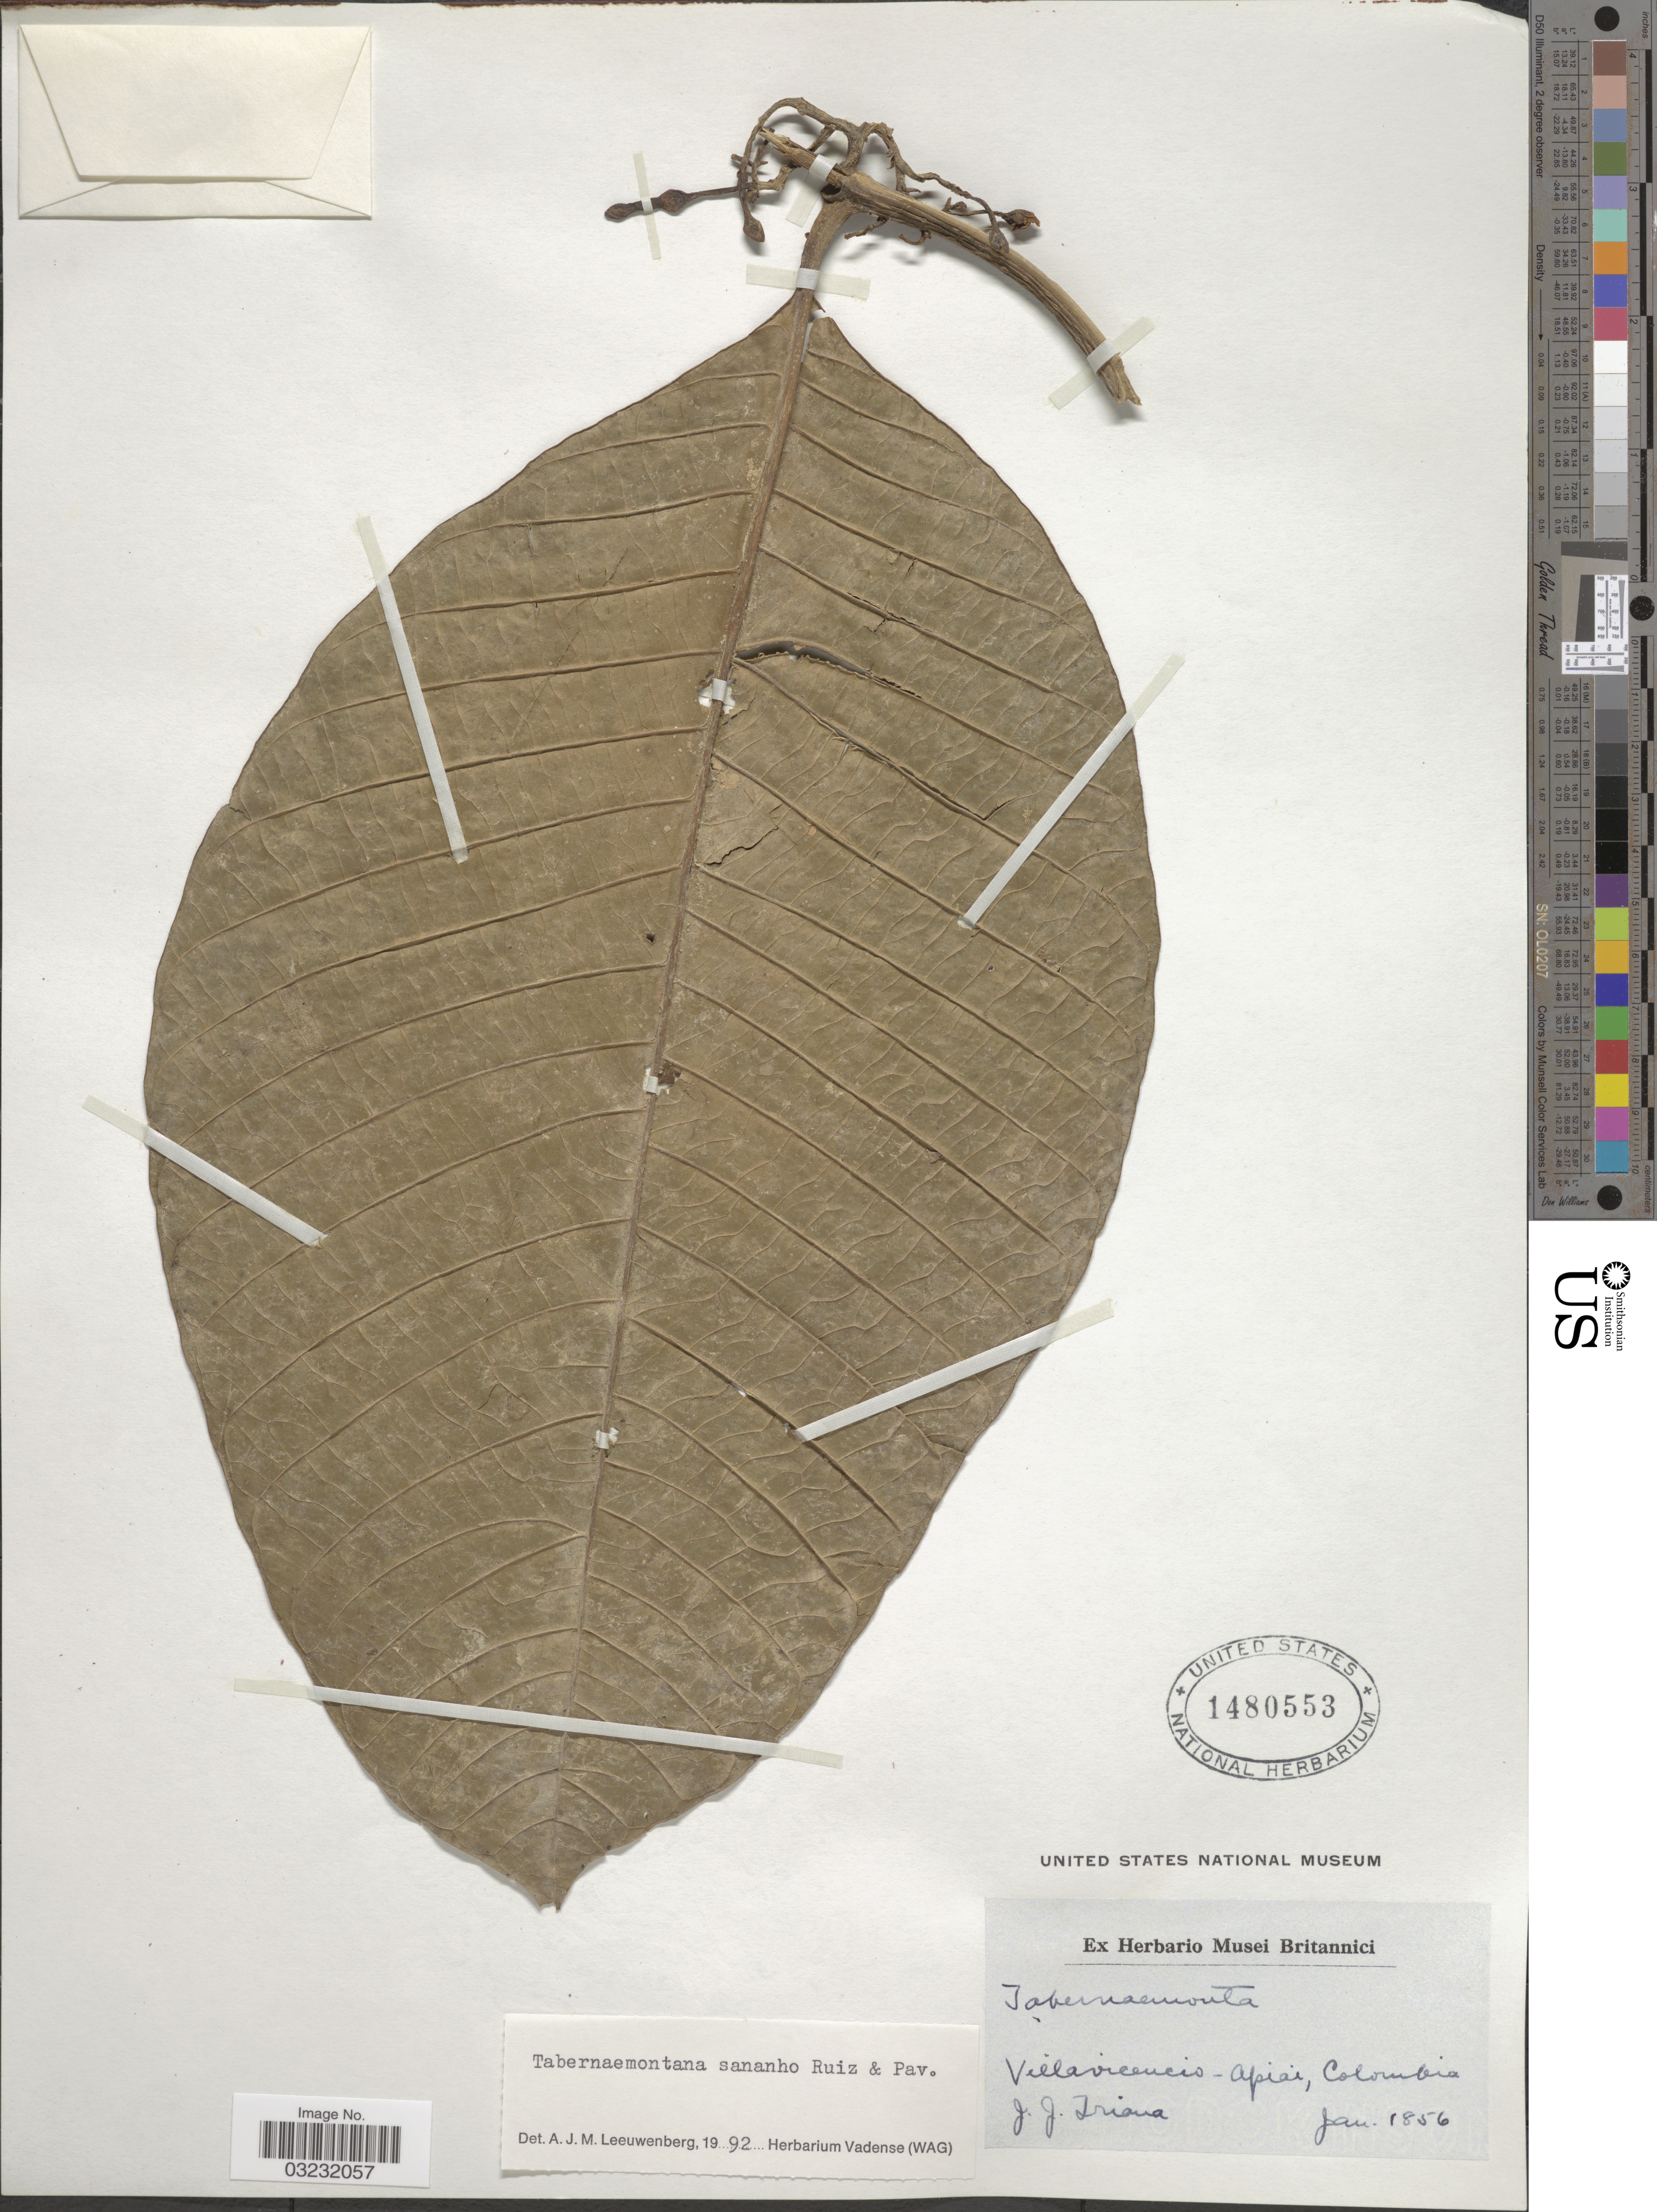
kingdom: Plantae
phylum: Tracheophyta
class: Magnoliopsida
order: Gentianales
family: Apocynaceae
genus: Tabernaemontana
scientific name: Tabernaemontana sananho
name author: Ruiz & Pav.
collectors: J. J. Triana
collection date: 1856-01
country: Colombia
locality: Villavicencio-Apiai.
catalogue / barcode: US 1480553